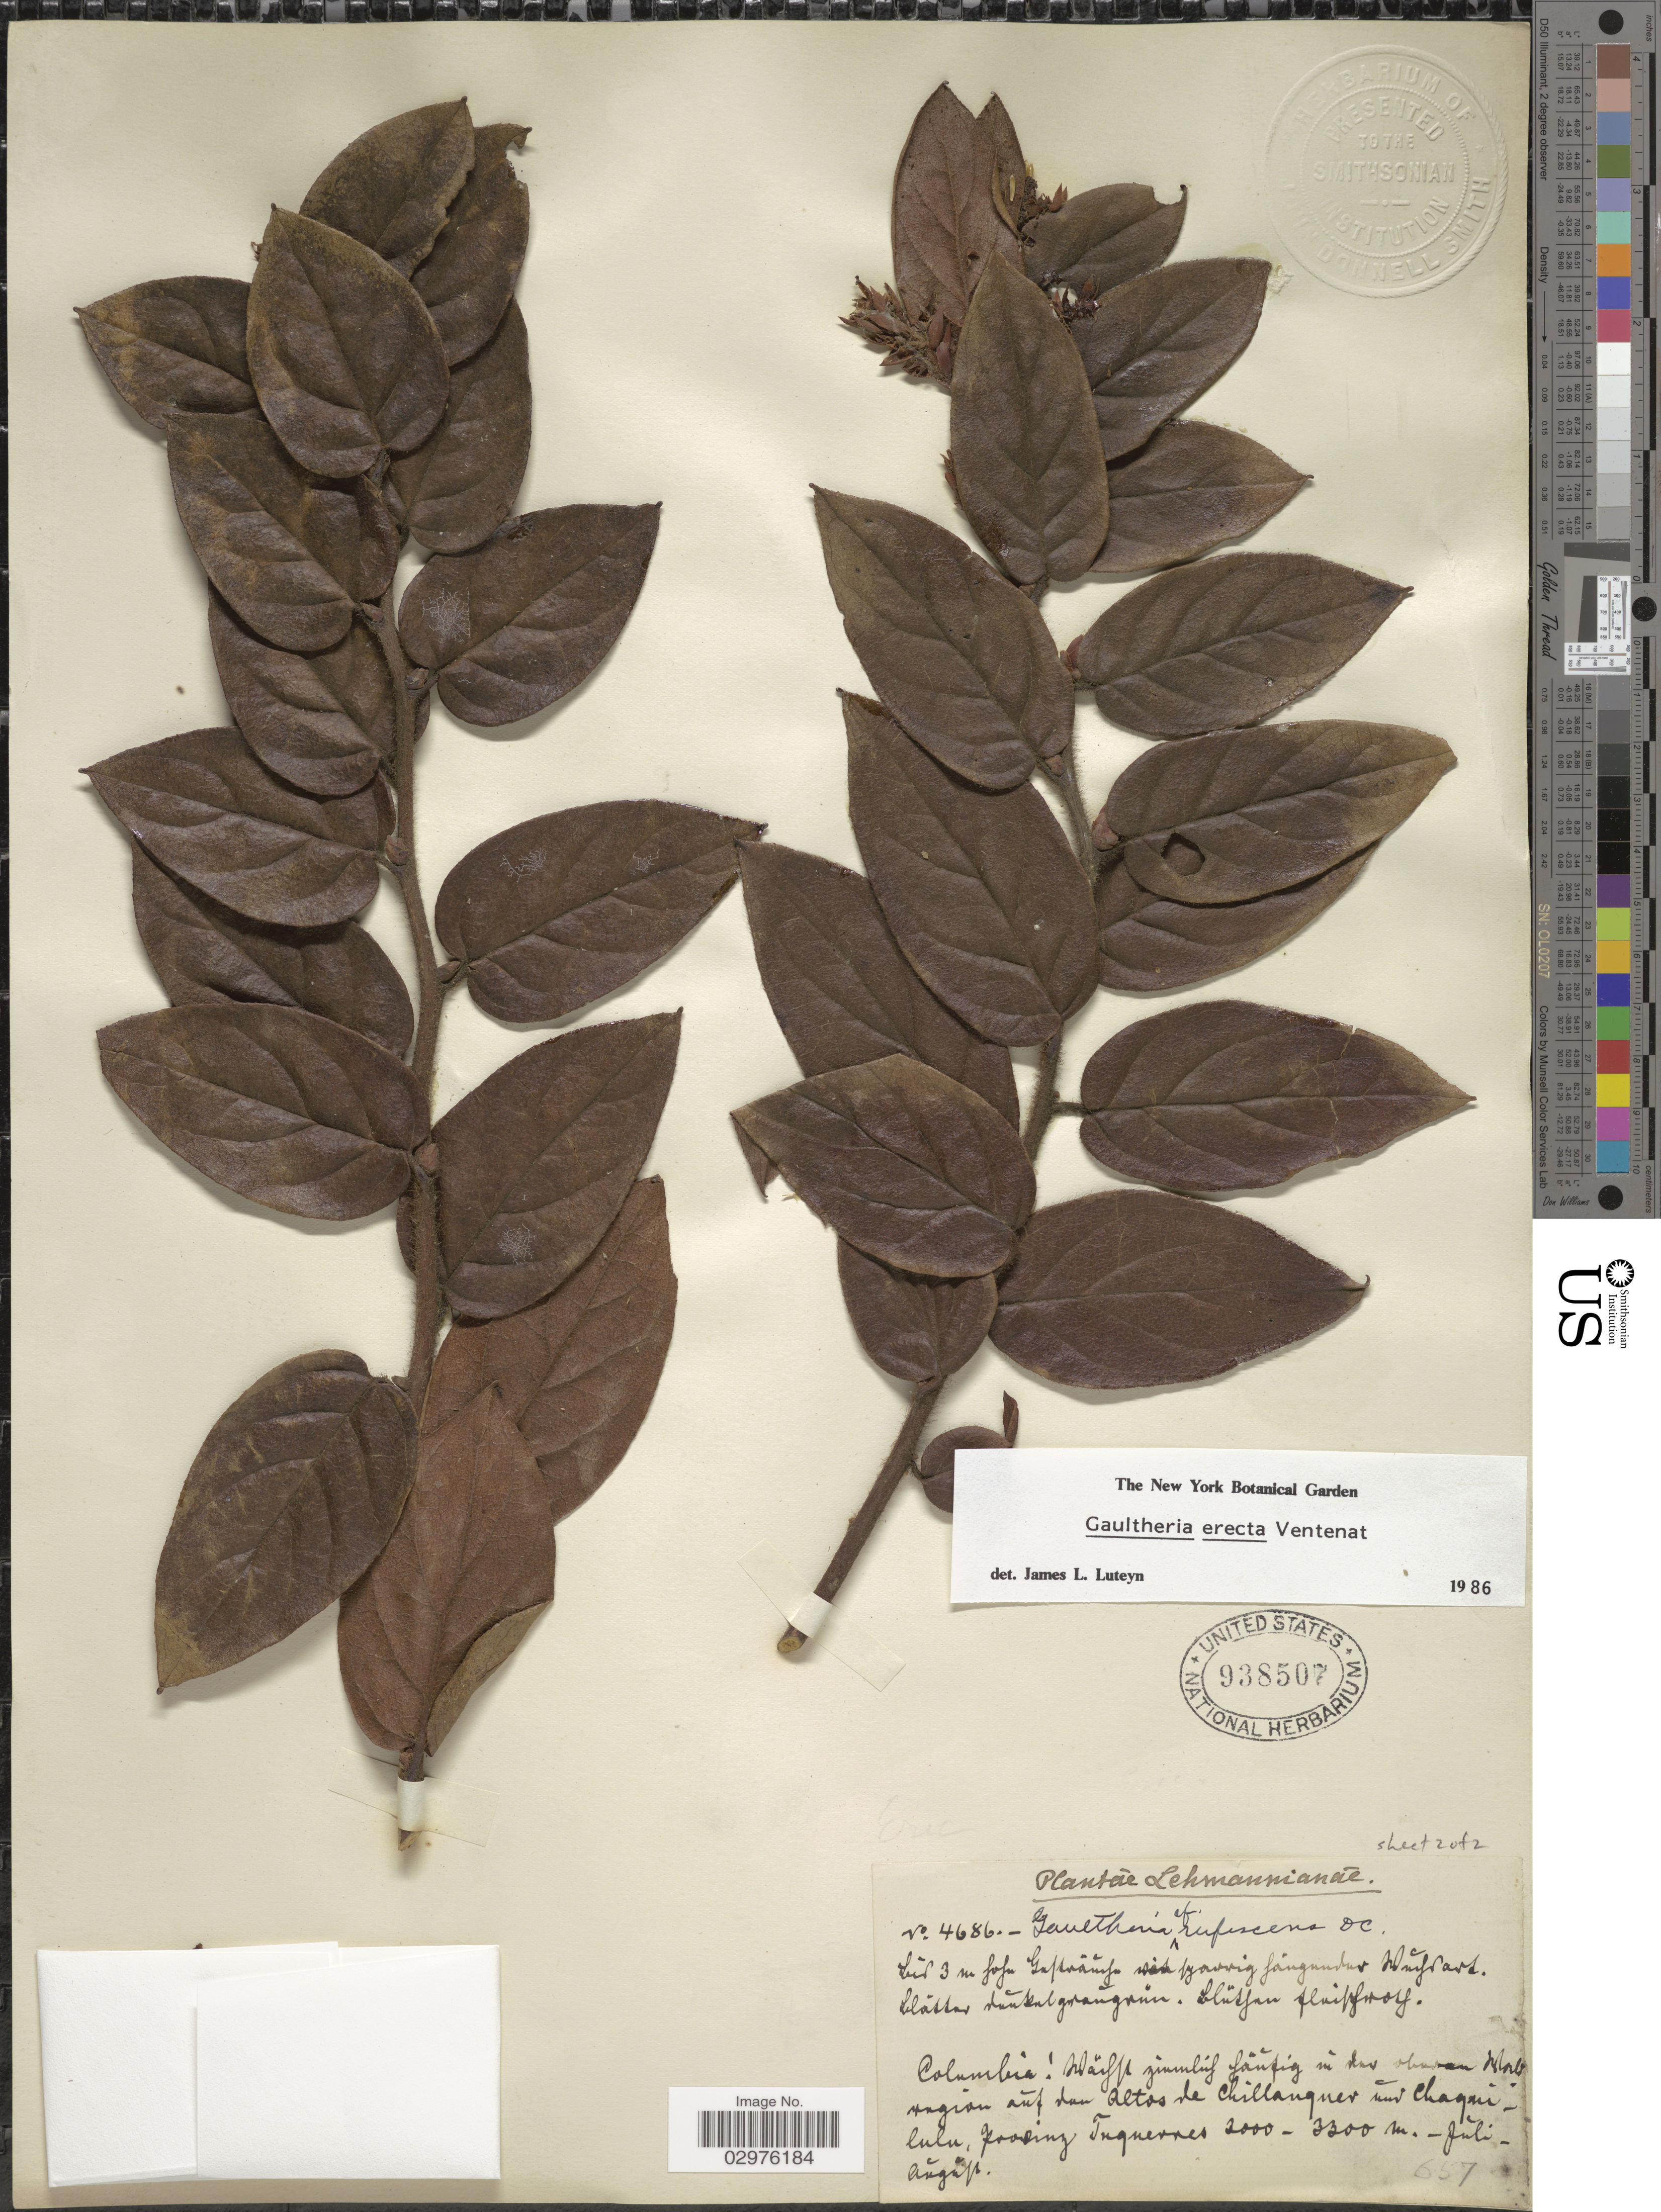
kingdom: Plantae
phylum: Tracheophyta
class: Magnoliopsida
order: Ericales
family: Ericaceae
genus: Gaultheria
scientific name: Gaultheria erecta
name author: Vent.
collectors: -. Lehmann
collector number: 4686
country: Colombia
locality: [illegible text] auf den Altos de Chillanquer und Chaqau lulu [illegible text] Tuquerres.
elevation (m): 2000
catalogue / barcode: US 938507